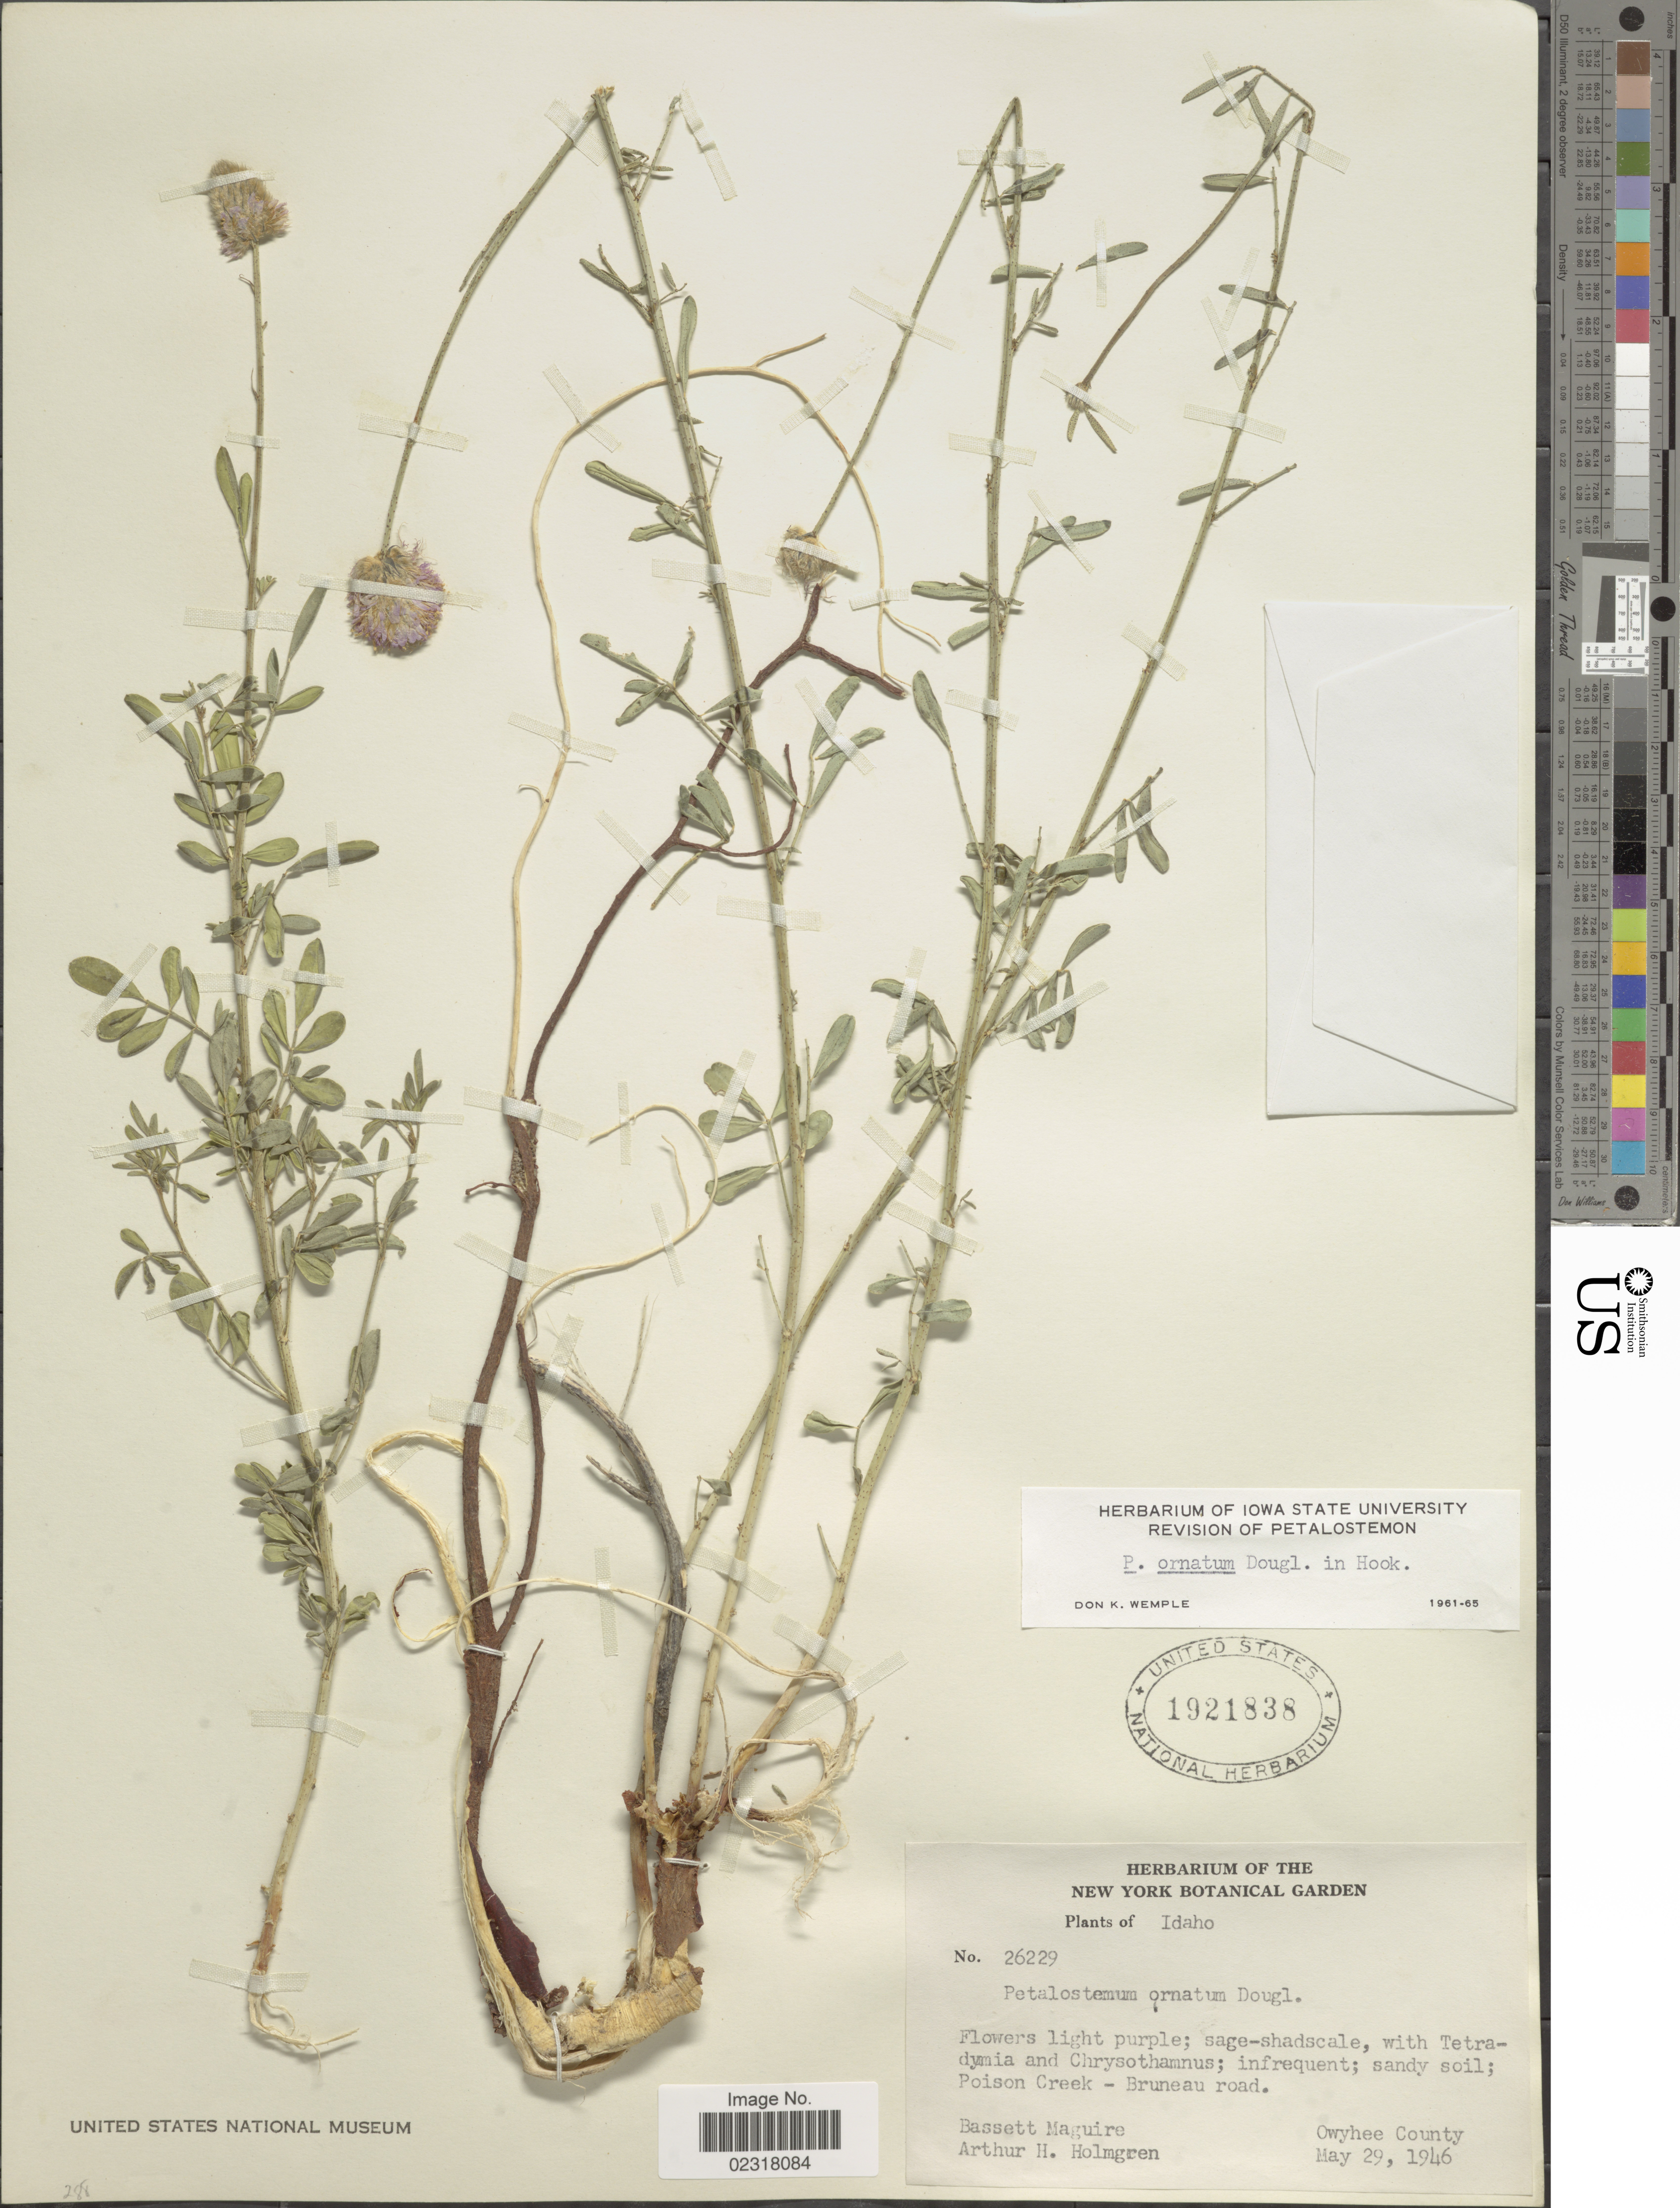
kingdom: Plantae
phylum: Tracheophyta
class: Magnoliopsida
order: Fabales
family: Fabaceae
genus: Dalea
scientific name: Dalea ornata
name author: (Hook.) Eaton & Wright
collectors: B. Maguire & A. H. Holmgren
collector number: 26229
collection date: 1946-05-29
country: United States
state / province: Idaho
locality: Posion Creek-Bruneau road, Owyhee County.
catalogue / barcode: US 1921838